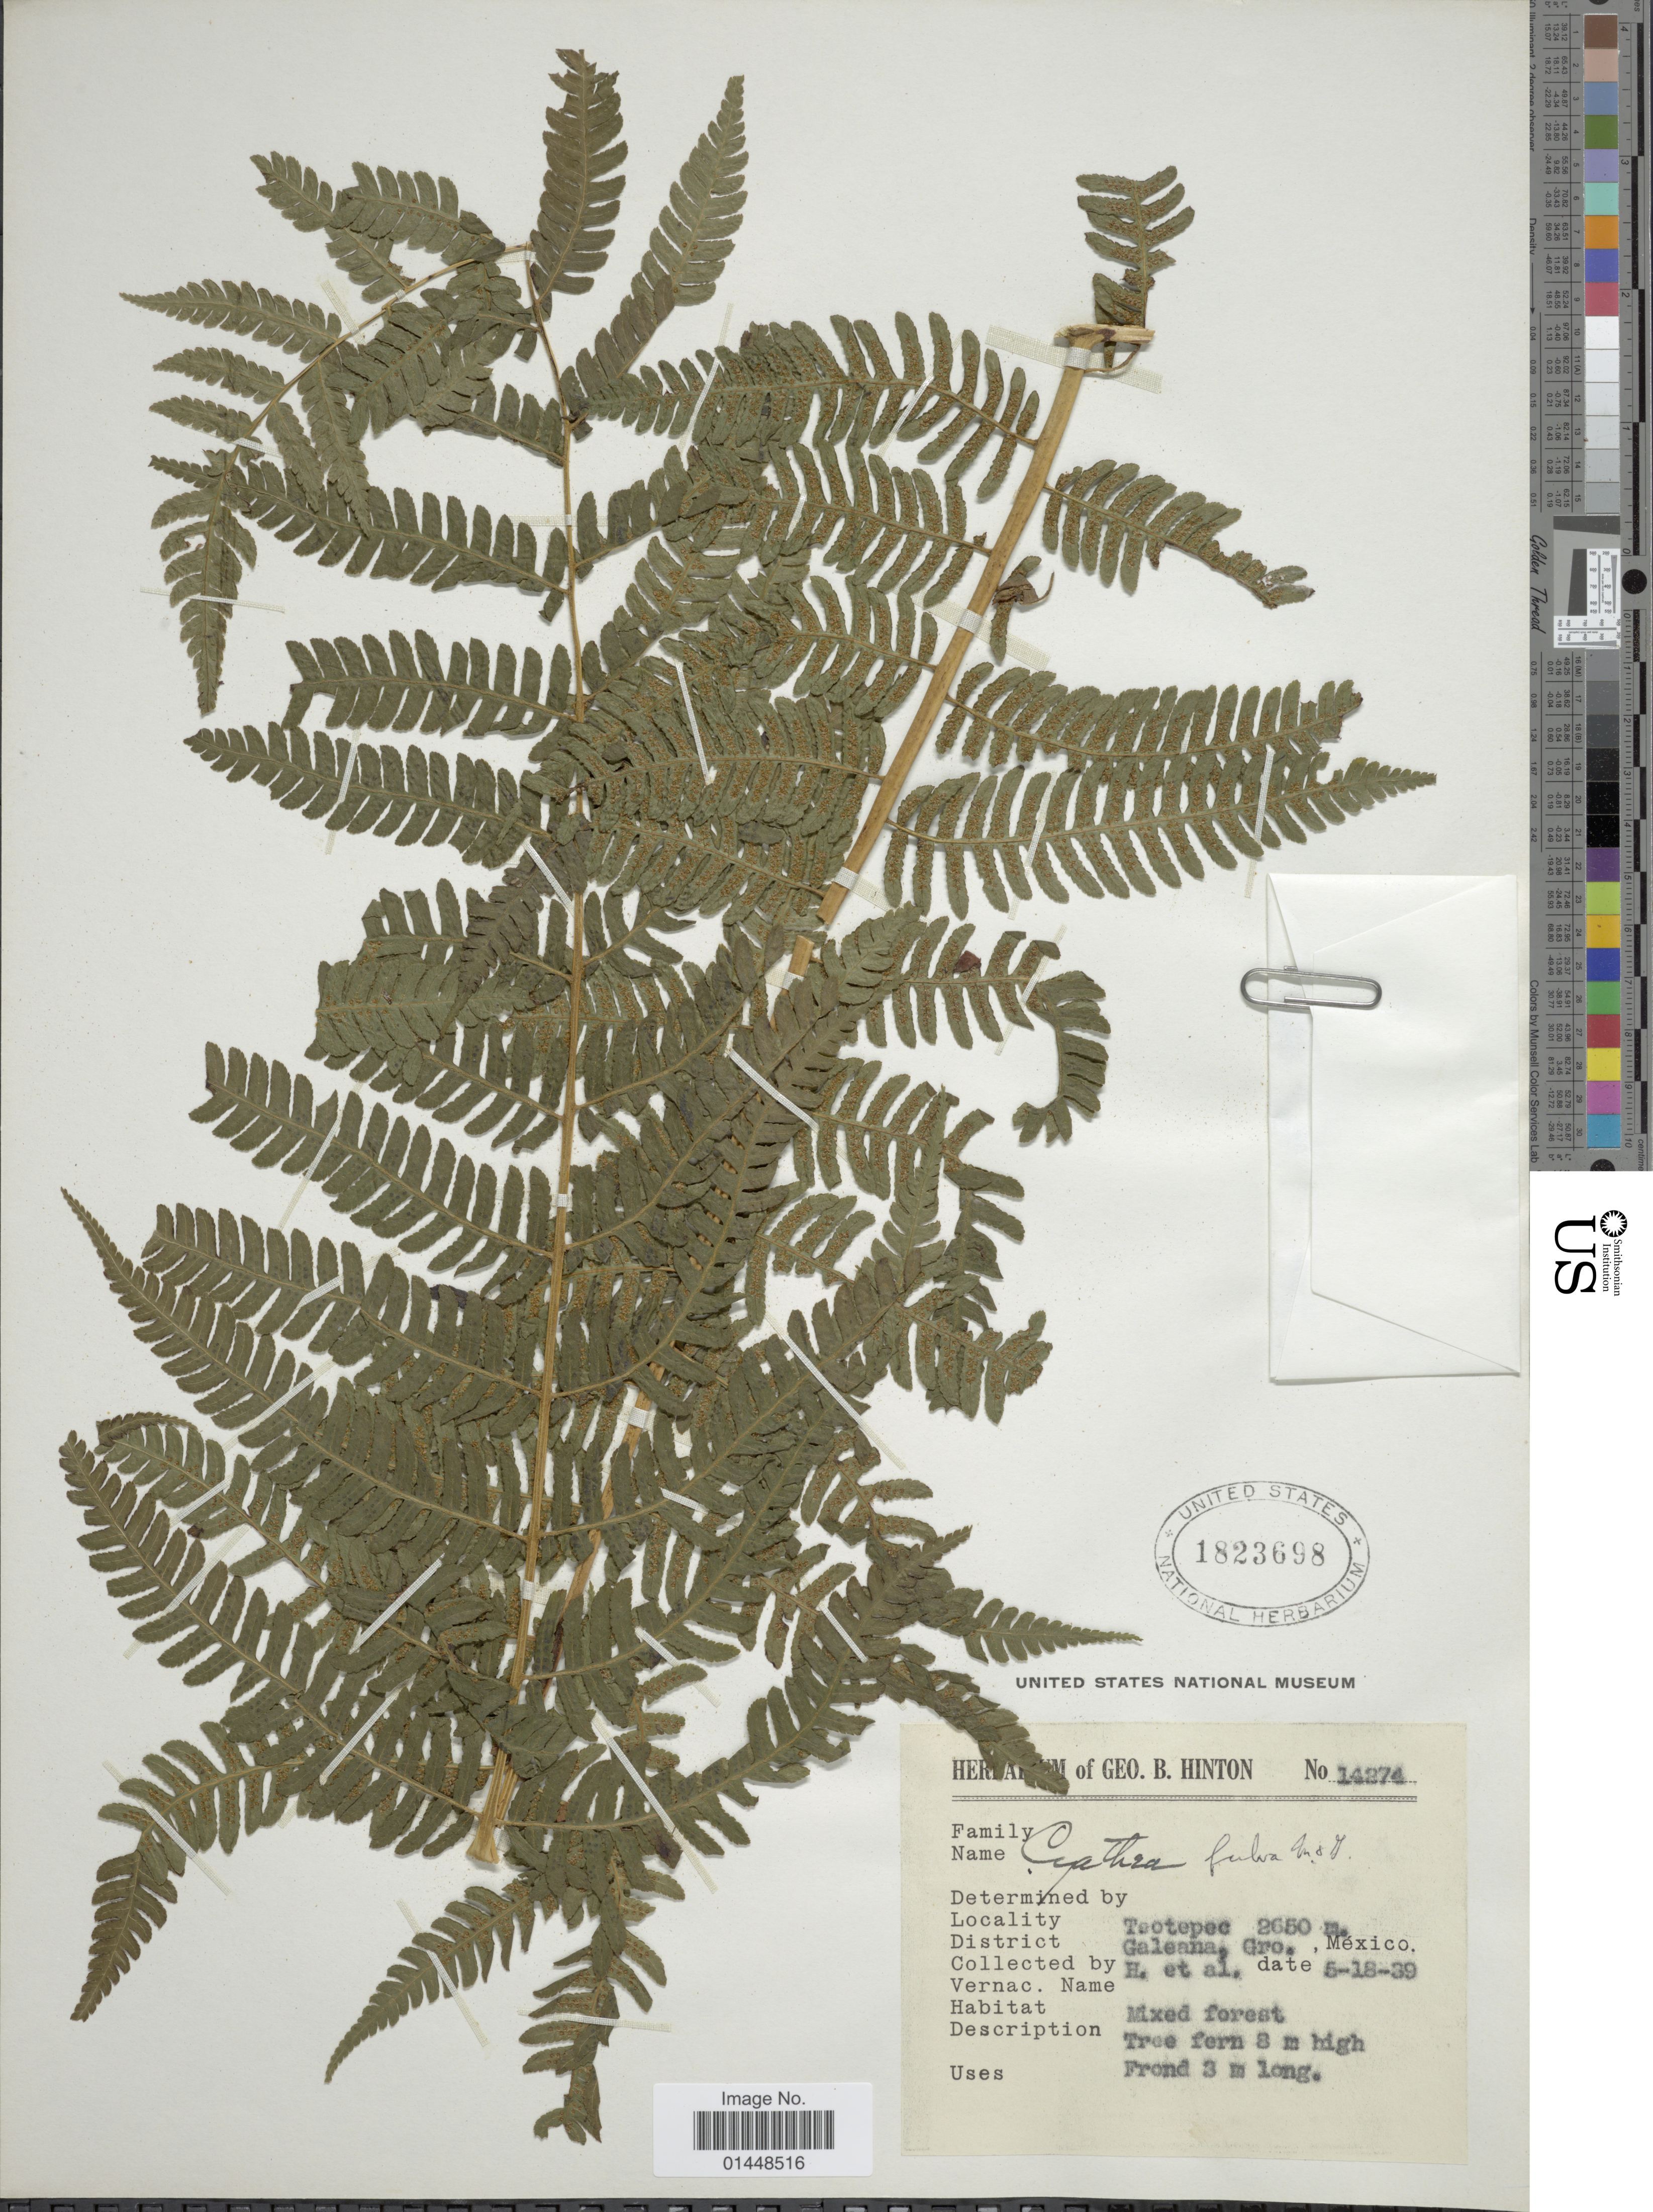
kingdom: Plantae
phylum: Tracheophyta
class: Polypodiopsida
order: Cyatheales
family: Cyatheaceae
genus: Cyathea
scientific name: Cyathea fulva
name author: (M. Martens & Galeotti) Fée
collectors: G. B. Hinton & et al.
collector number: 14274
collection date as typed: Transcribed d/m/y: 18/5/39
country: Mexico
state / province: Guerrero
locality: Tectepec. District Galeana, Gro., México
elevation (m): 2650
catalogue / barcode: US 1823698